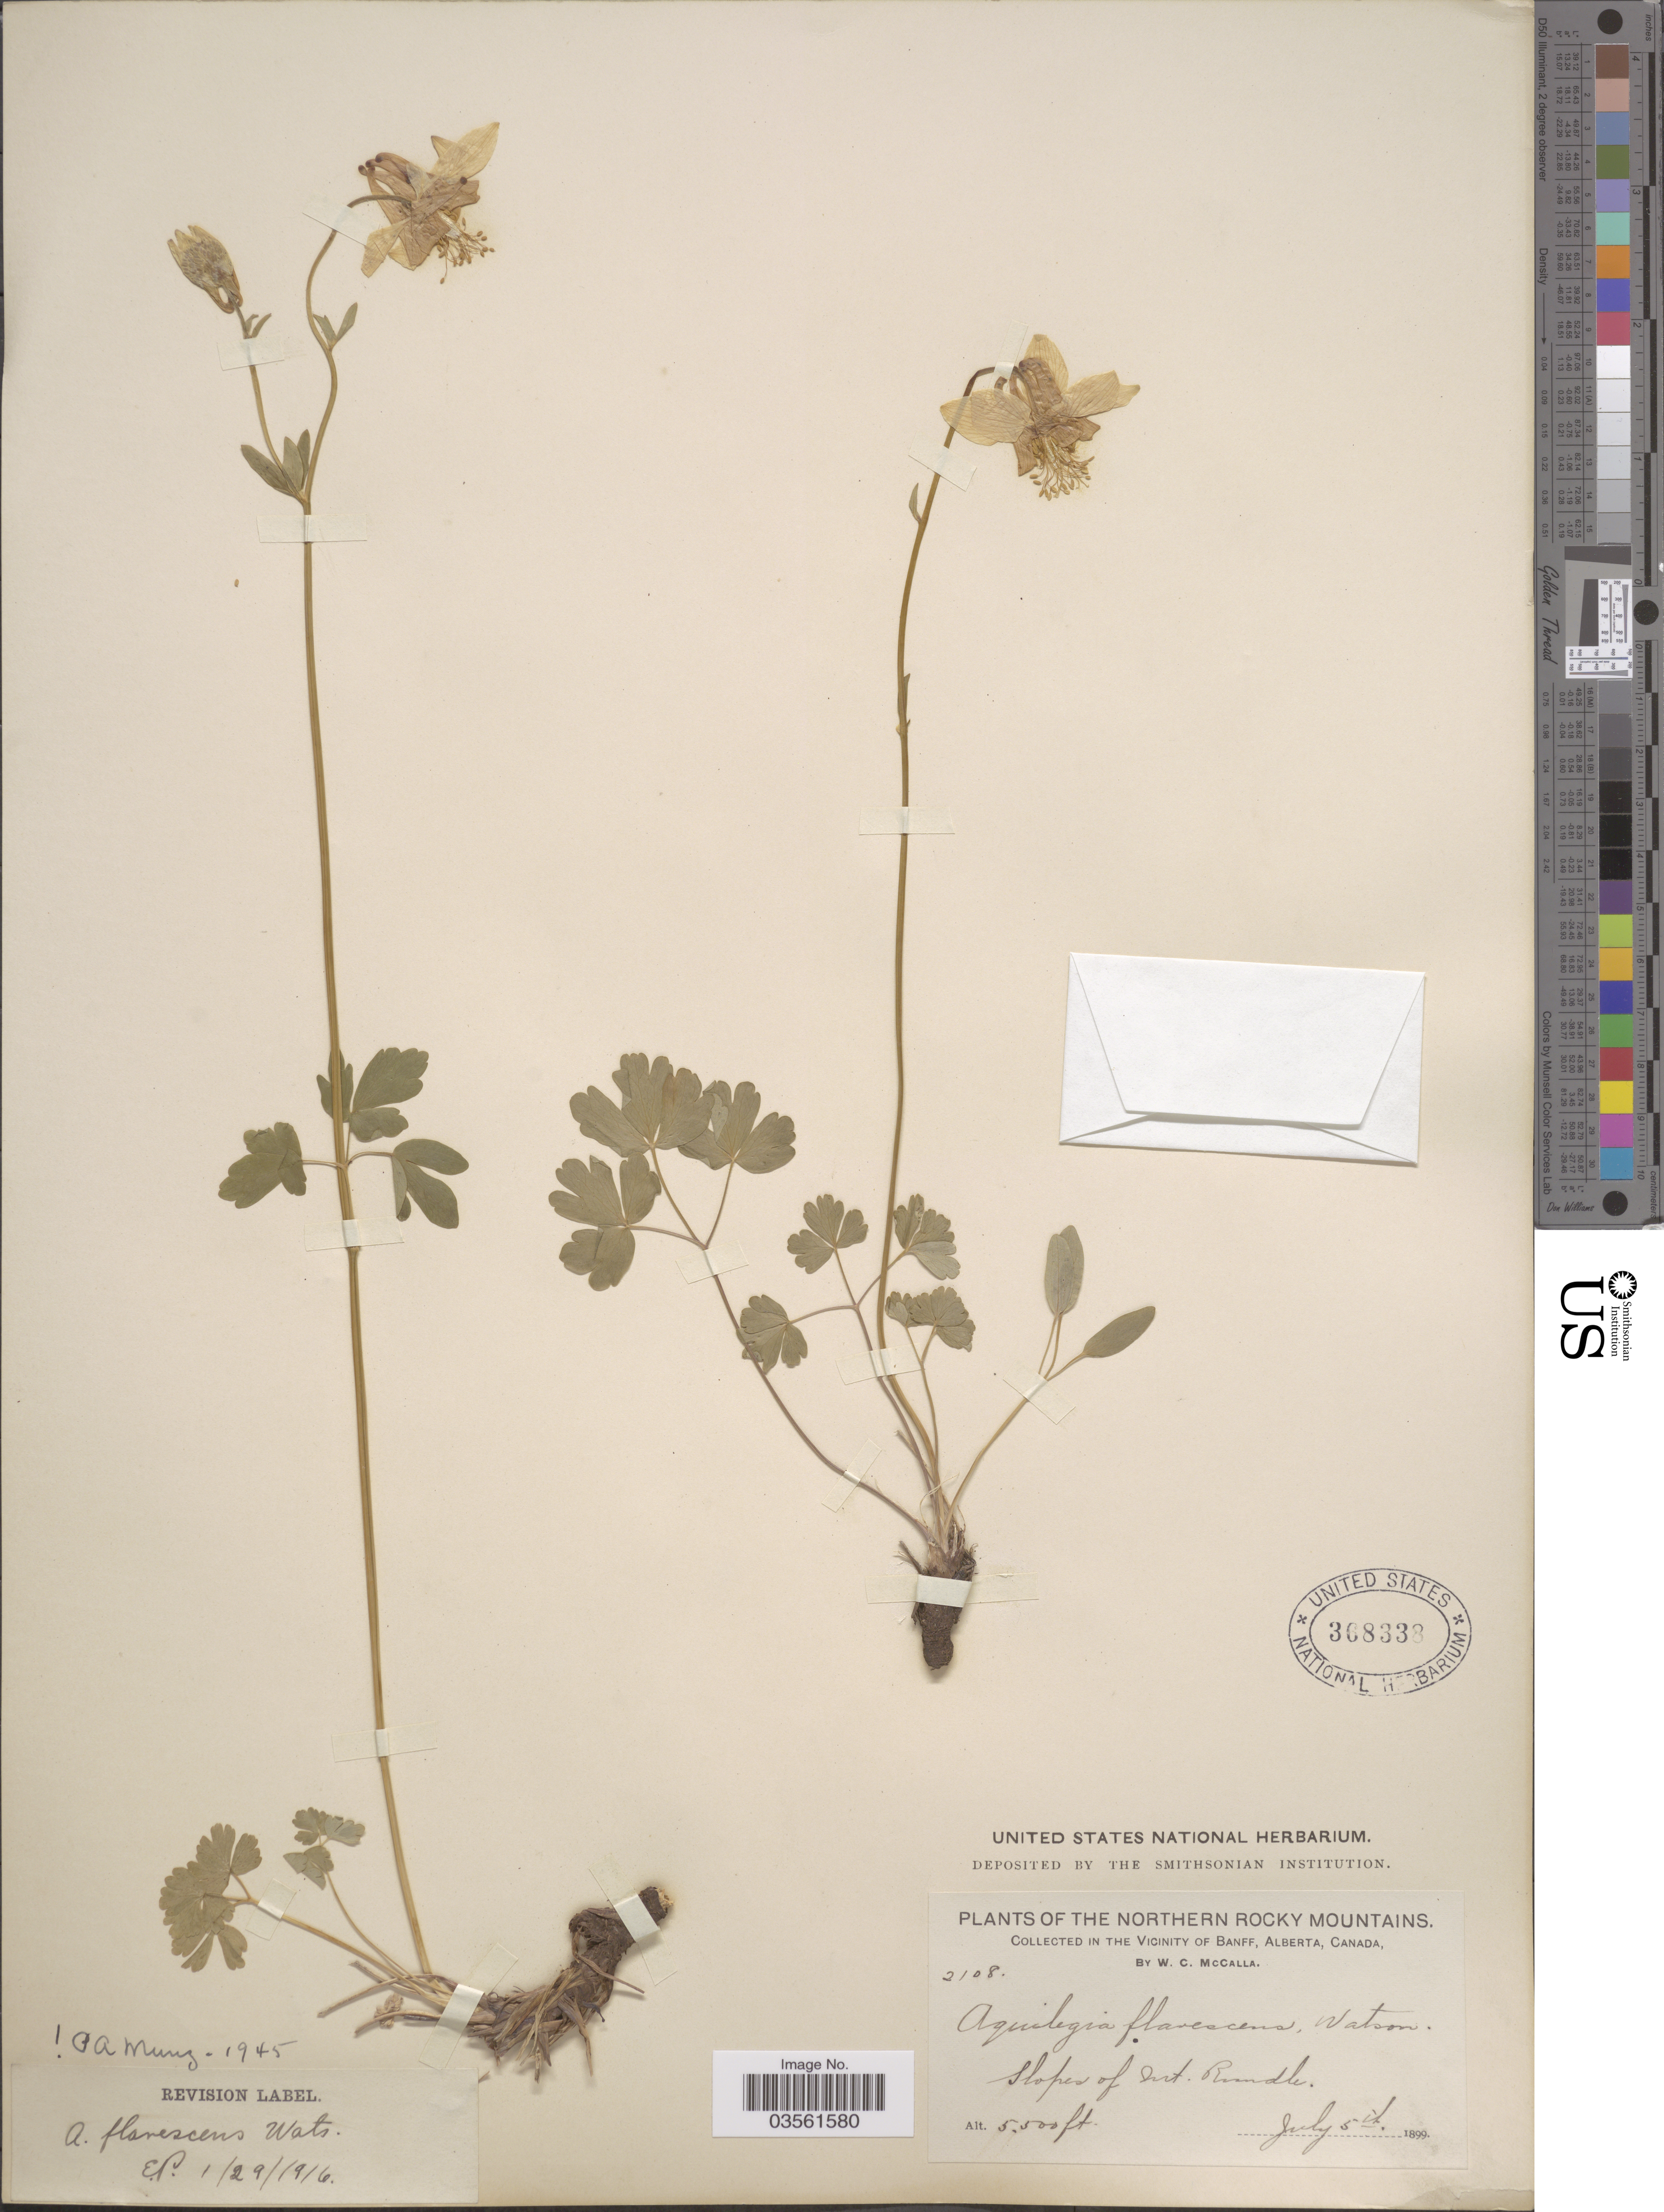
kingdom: Plantae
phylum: Tracheophyta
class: Magnoliopsida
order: Ranunculales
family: Ranunculaceae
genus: Aquilegia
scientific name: Aquilegia flavescens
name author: S. Watson in C. King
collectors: W. McCalla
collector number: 2108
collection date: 1899-07-05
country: Canada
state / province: Alberta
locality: The Northern Rocky Mountains. The Vicinity of Banff. Slopes of Mt. Rundle.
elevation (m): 1676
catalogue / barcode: US 368338